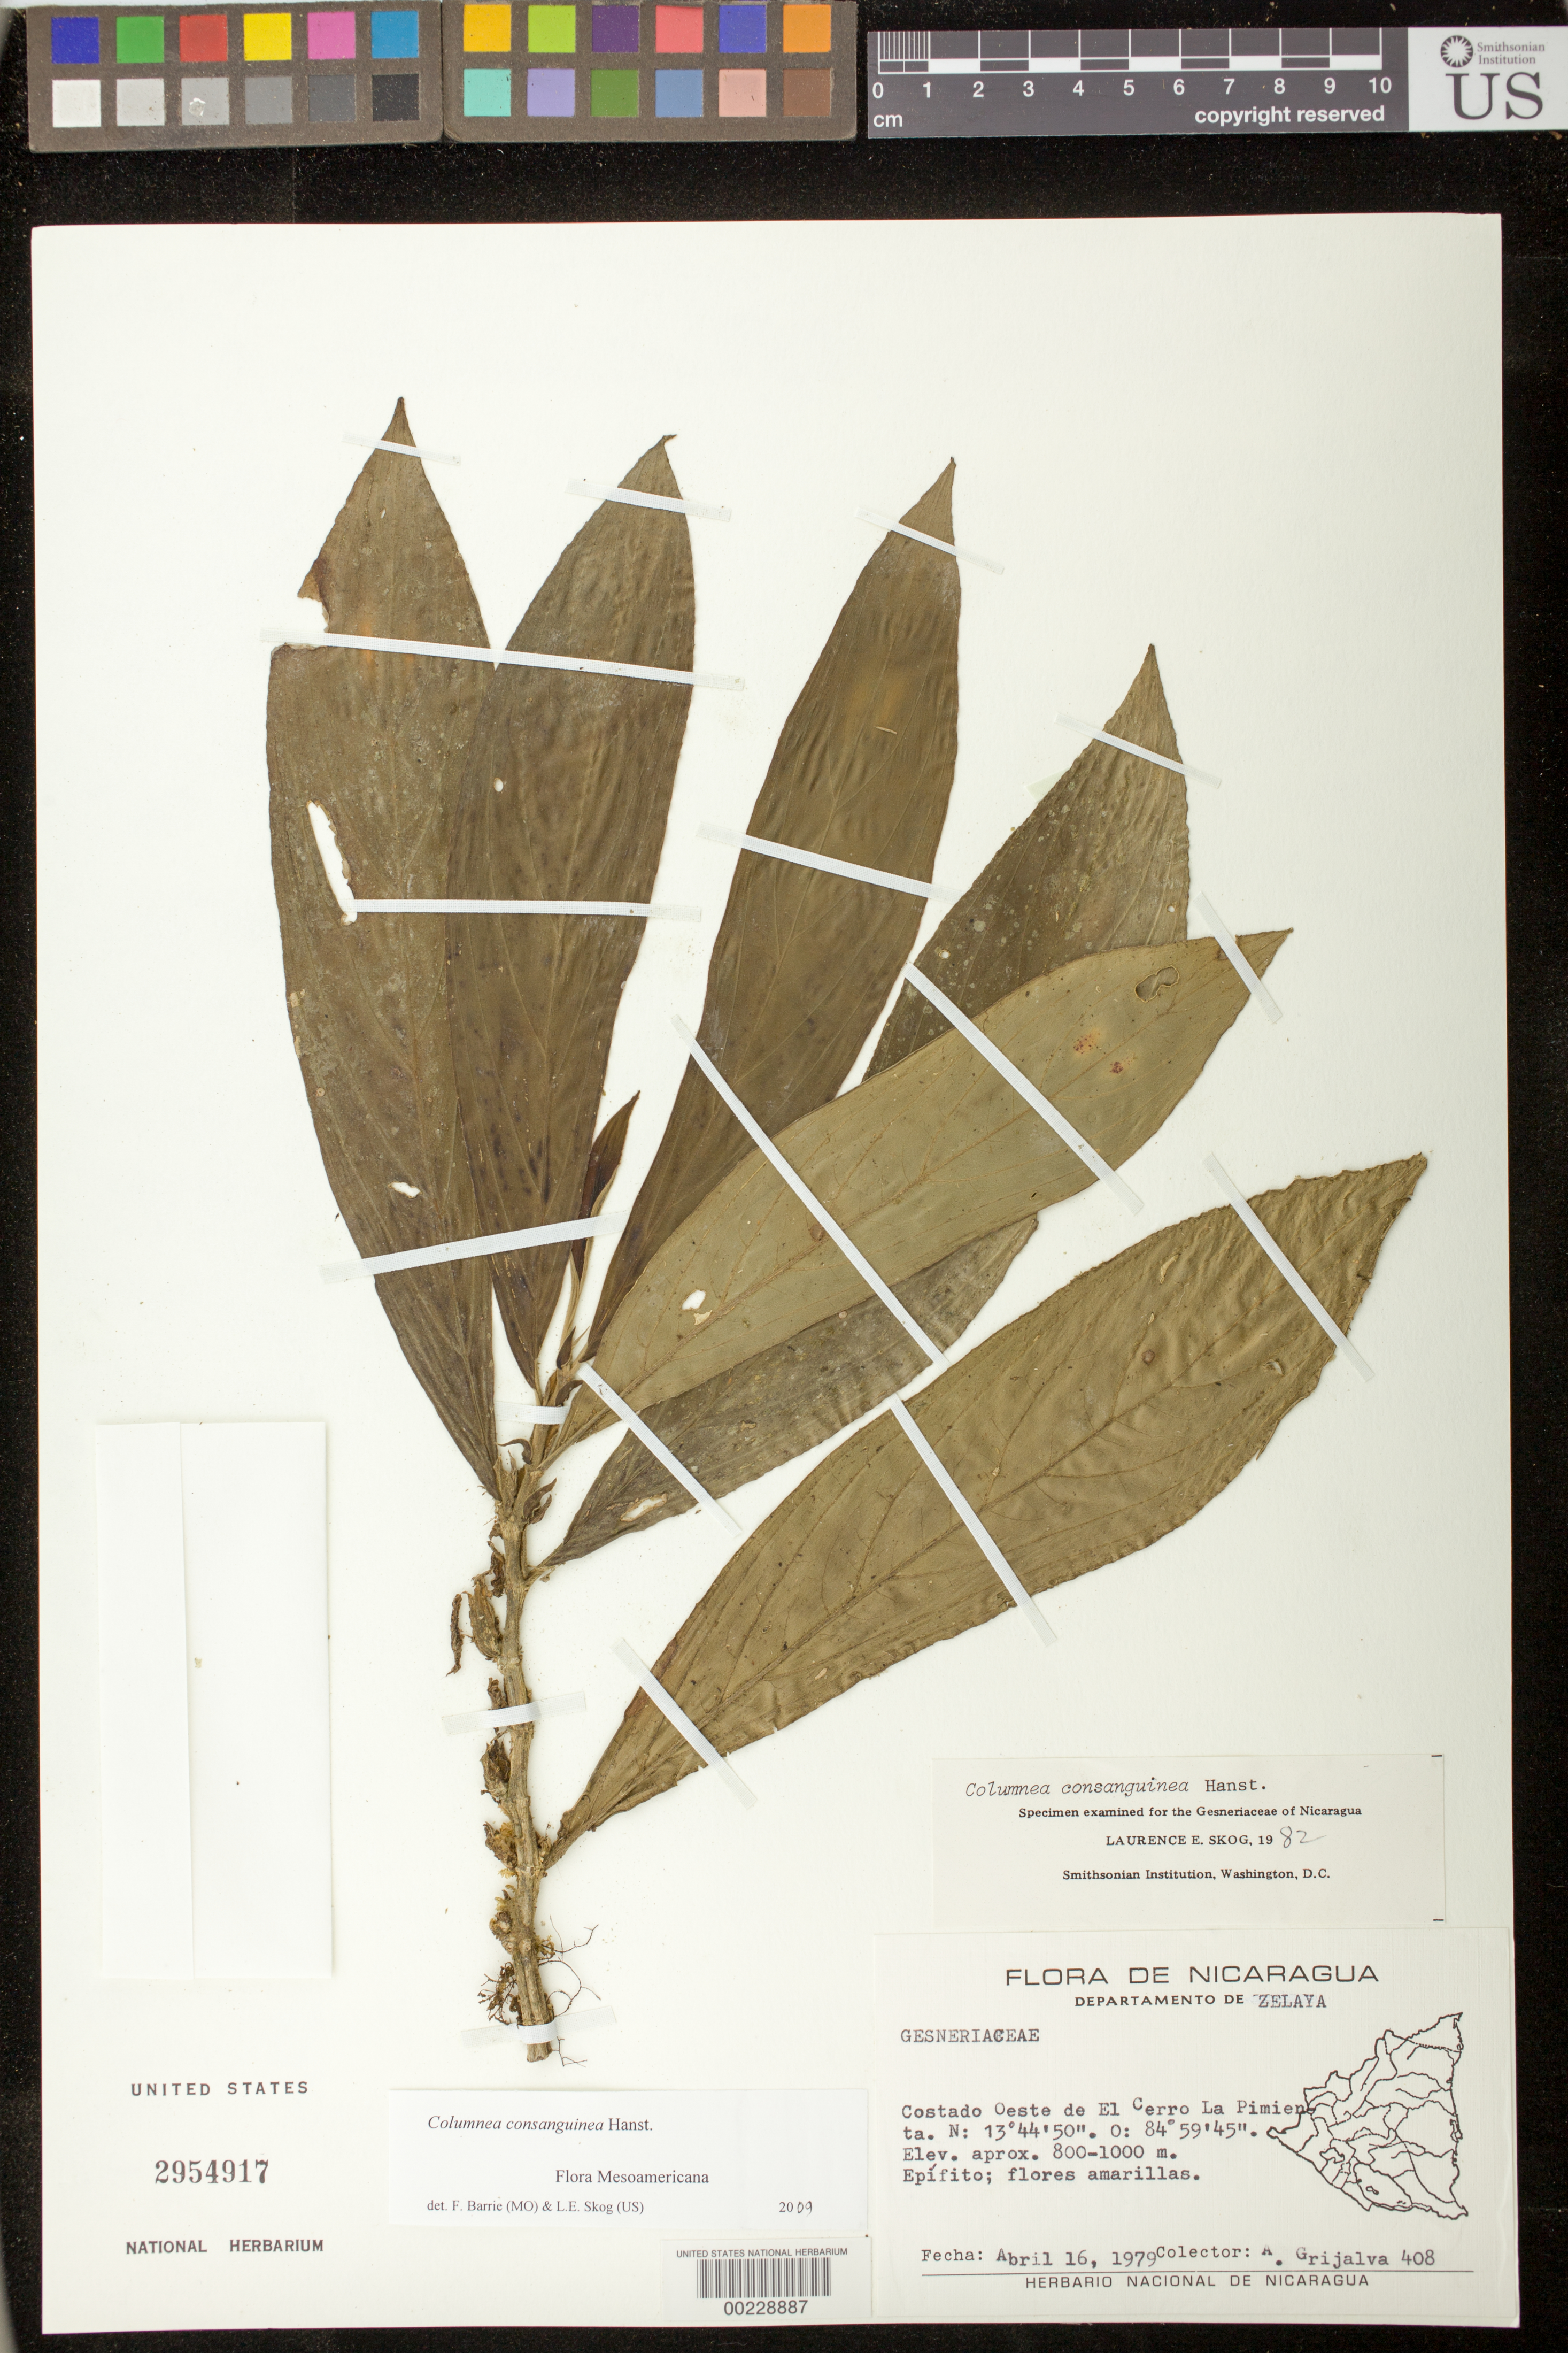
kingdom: Plantae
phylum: Tracheophyta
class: Magnoliopsida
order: Lamiales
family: Gesneriaceae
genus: Columnea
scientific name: Columnea consanguinea Hanst. var. consanguinea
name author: (Hanst.) Hanst.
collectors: A. Grijalva P.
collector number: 408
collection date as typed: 16 Apr 1979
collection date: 1979-04-16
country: Nicaragua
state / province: Atlántico Norte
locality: West side of El Cerro la Pimienta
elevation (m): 800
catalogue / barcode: US 2954917